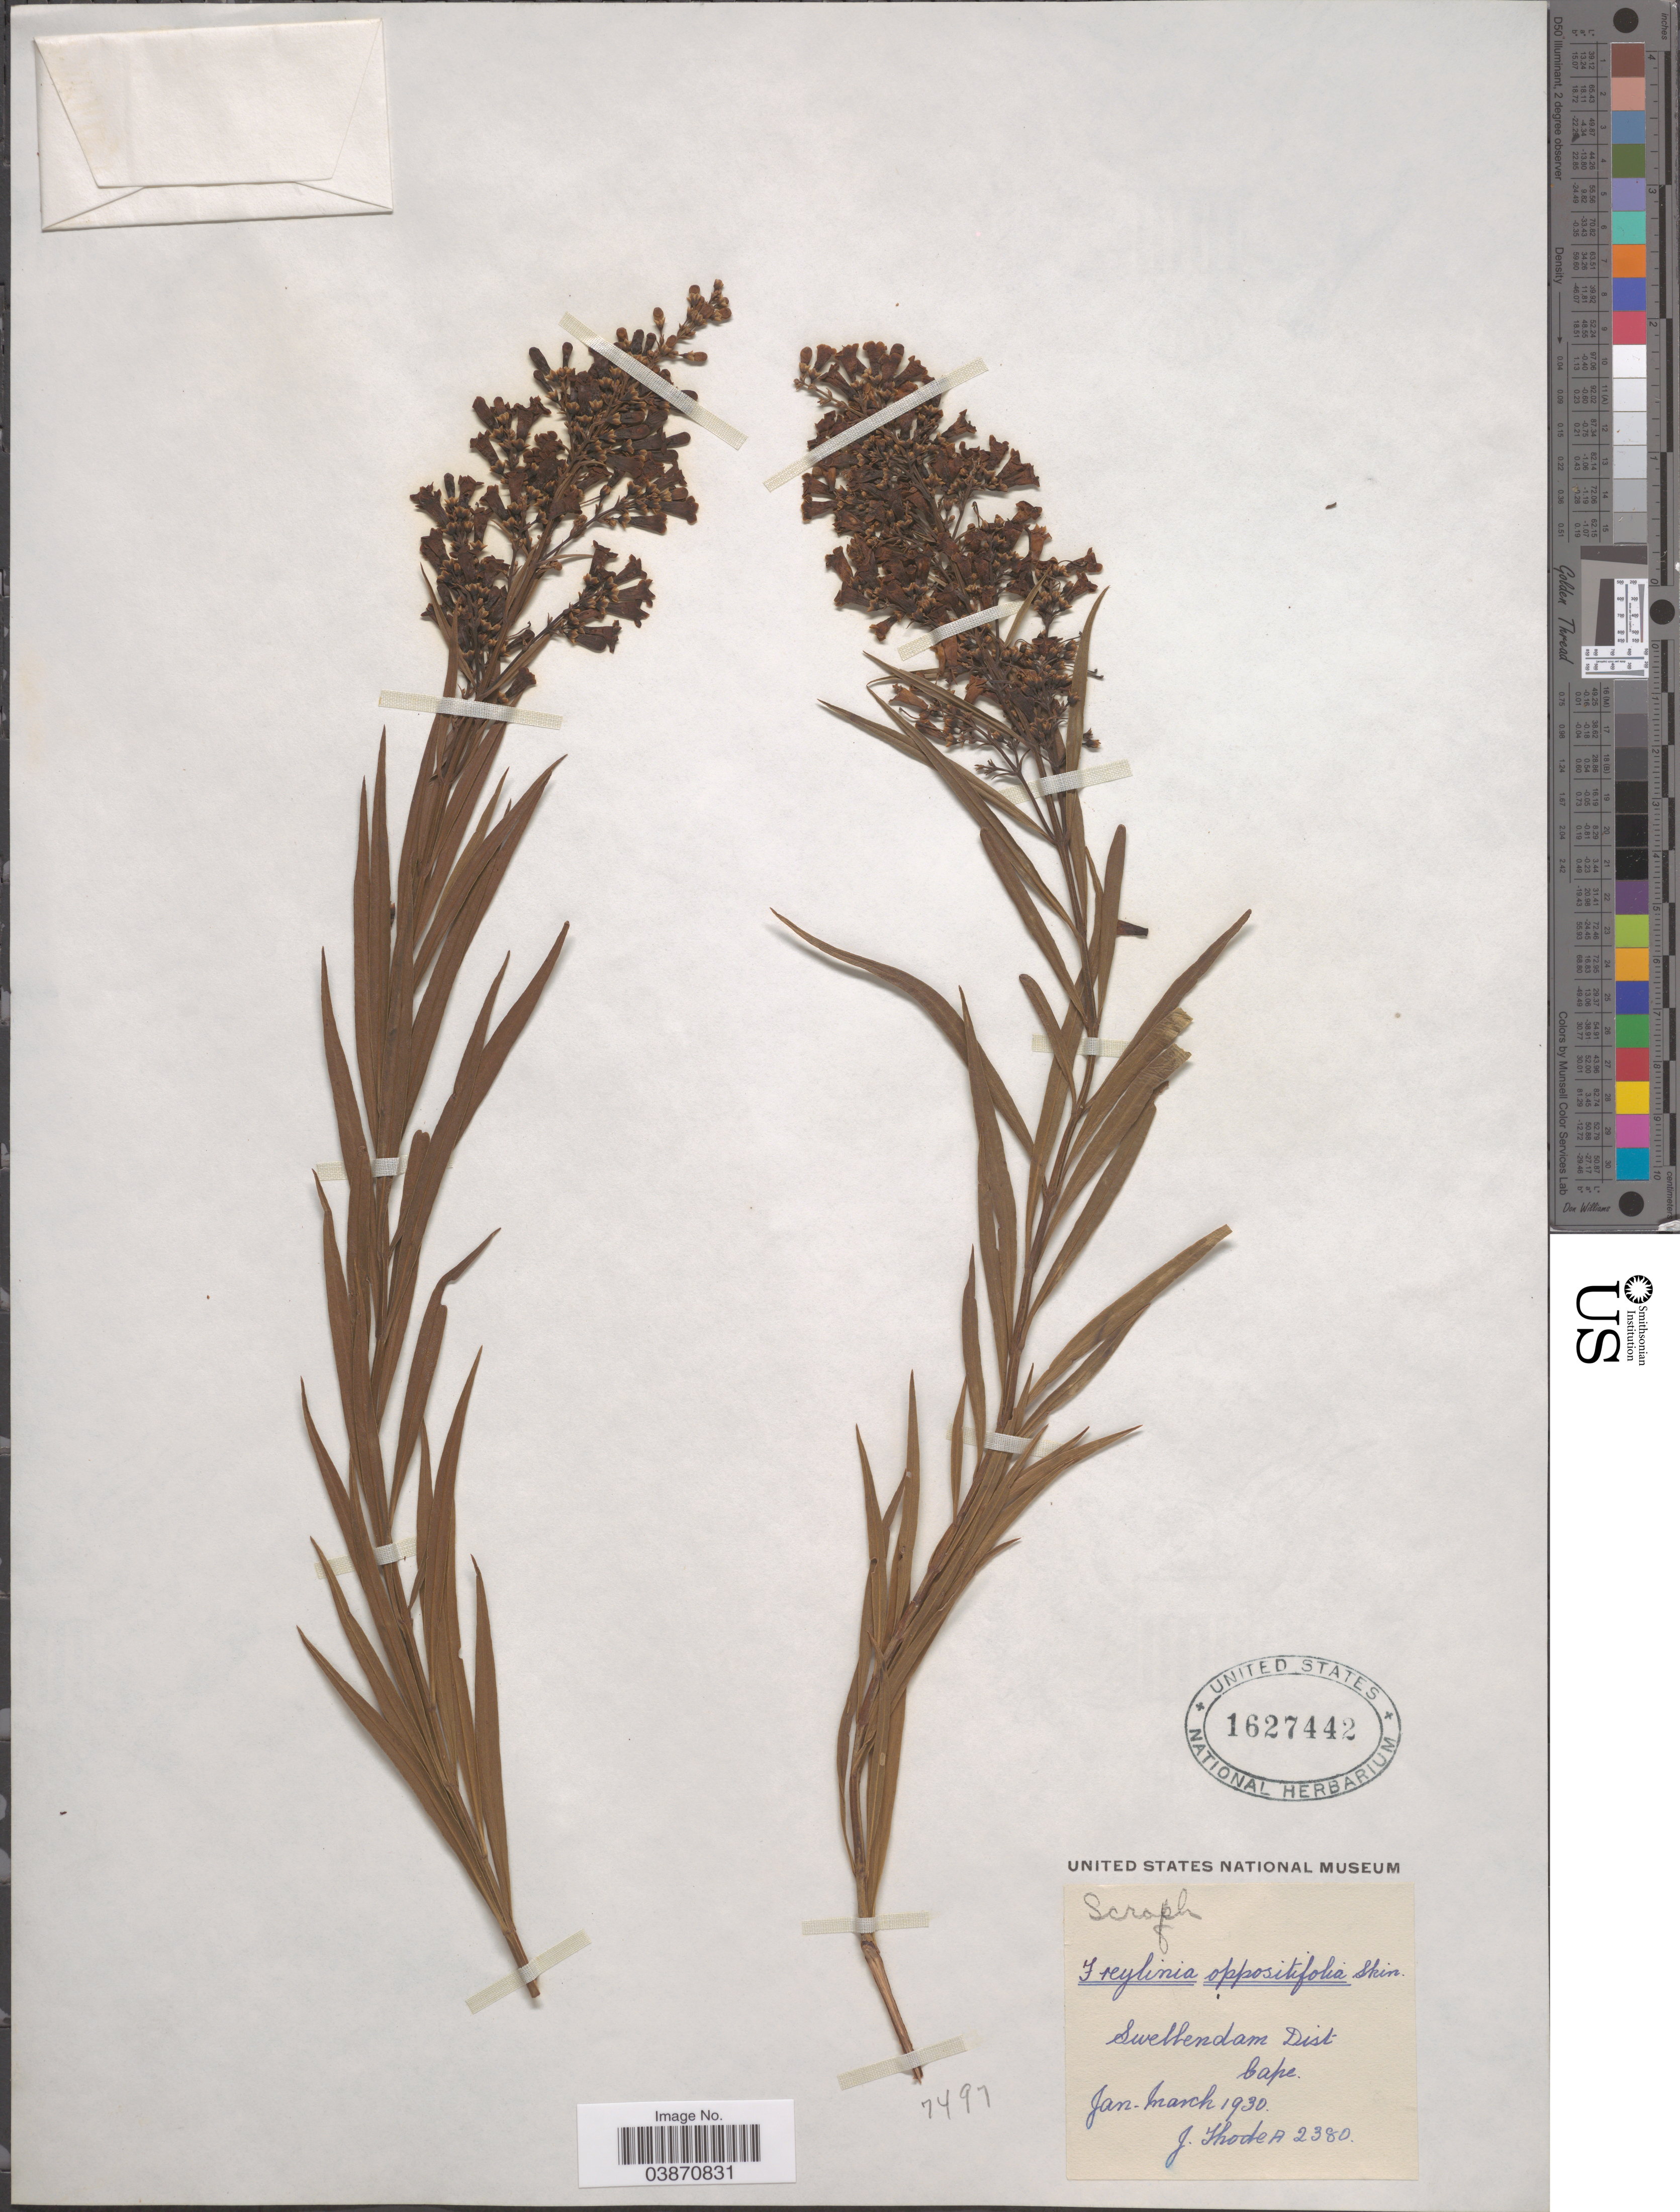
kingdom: Plantae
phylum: Tracheophyta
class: Magnoliopsida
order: Lamiales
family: Scrophulariaceae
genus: Freylinia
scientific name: Freylinia oppositifolia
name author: Colla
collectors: J. Thode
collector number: A2380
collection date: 1930-01/1930-03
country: South Africa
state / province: Western Cape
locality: Swellendam Dist. Cape.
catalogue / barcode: US 1627442